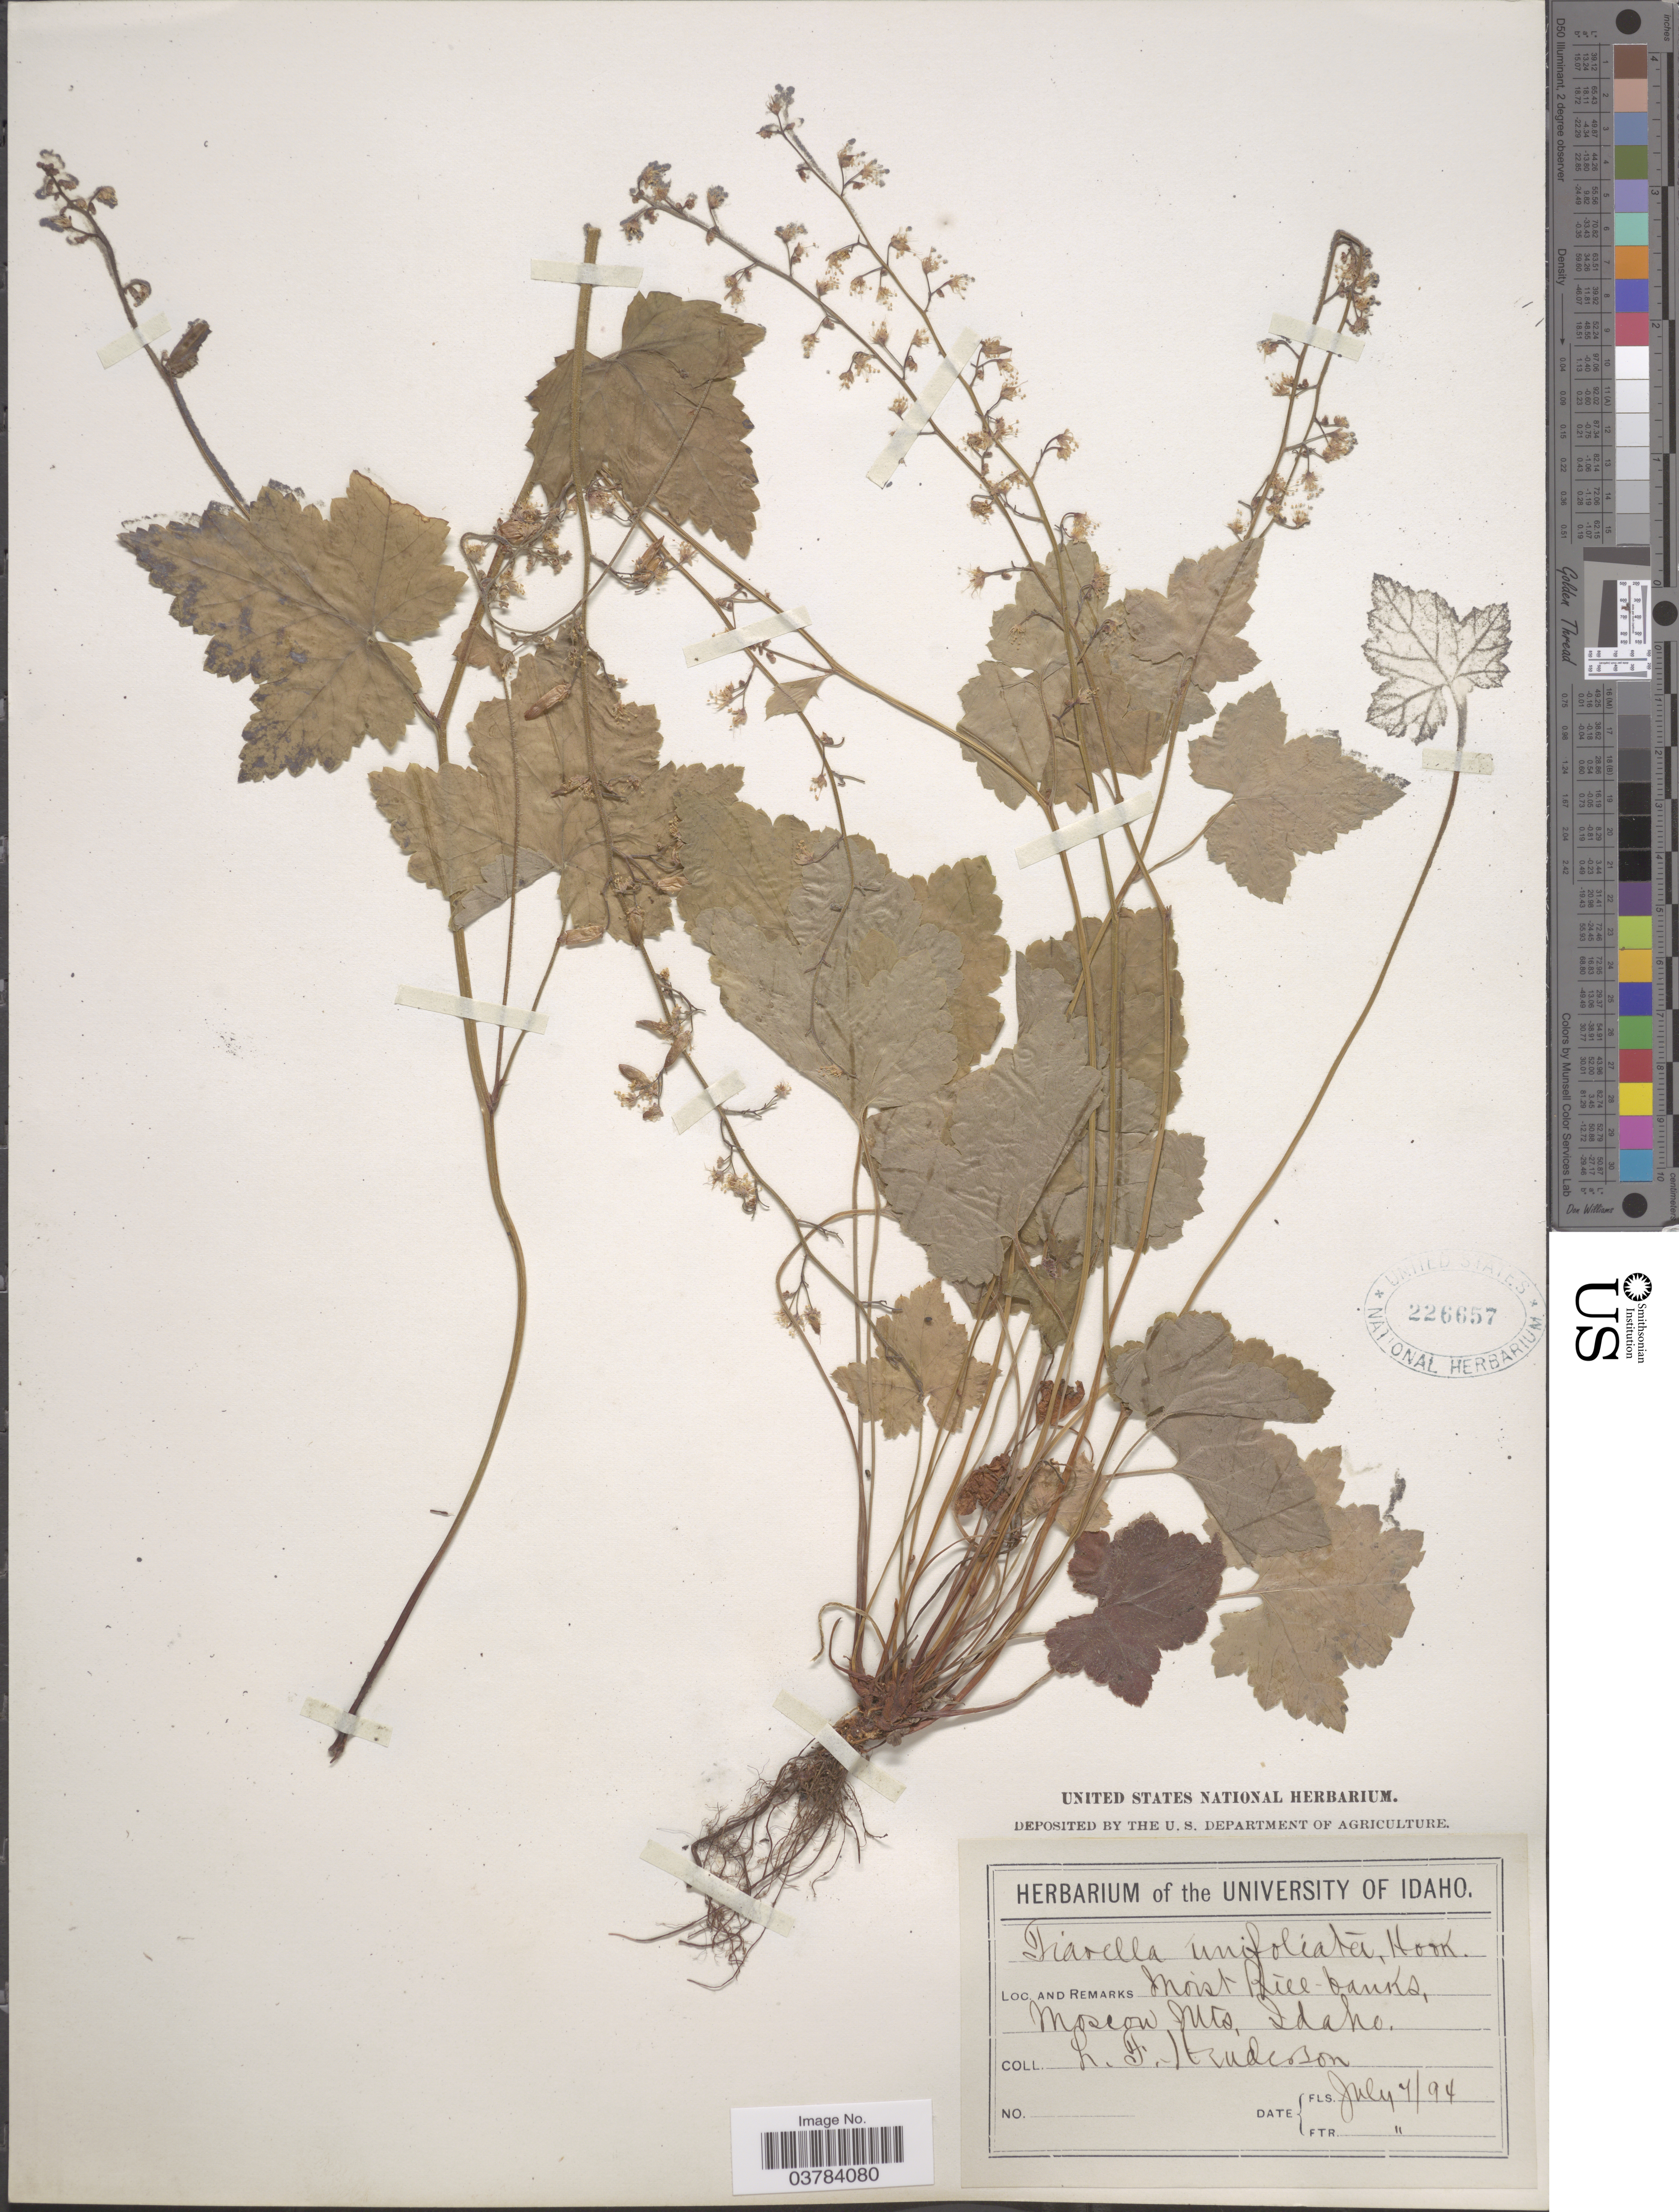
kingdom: Plantae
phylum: Tracheophyta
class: Magnoliopsida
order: Saxifragales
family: Saxifragaceae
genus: Tiarella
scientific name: Tiarella unifoliata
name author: Hook.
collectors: L. Henderson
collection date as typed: Transcribed d/m/y: 7/7/94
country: United States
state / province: Idaho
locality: Moscon Mts.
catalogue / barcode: US 226657